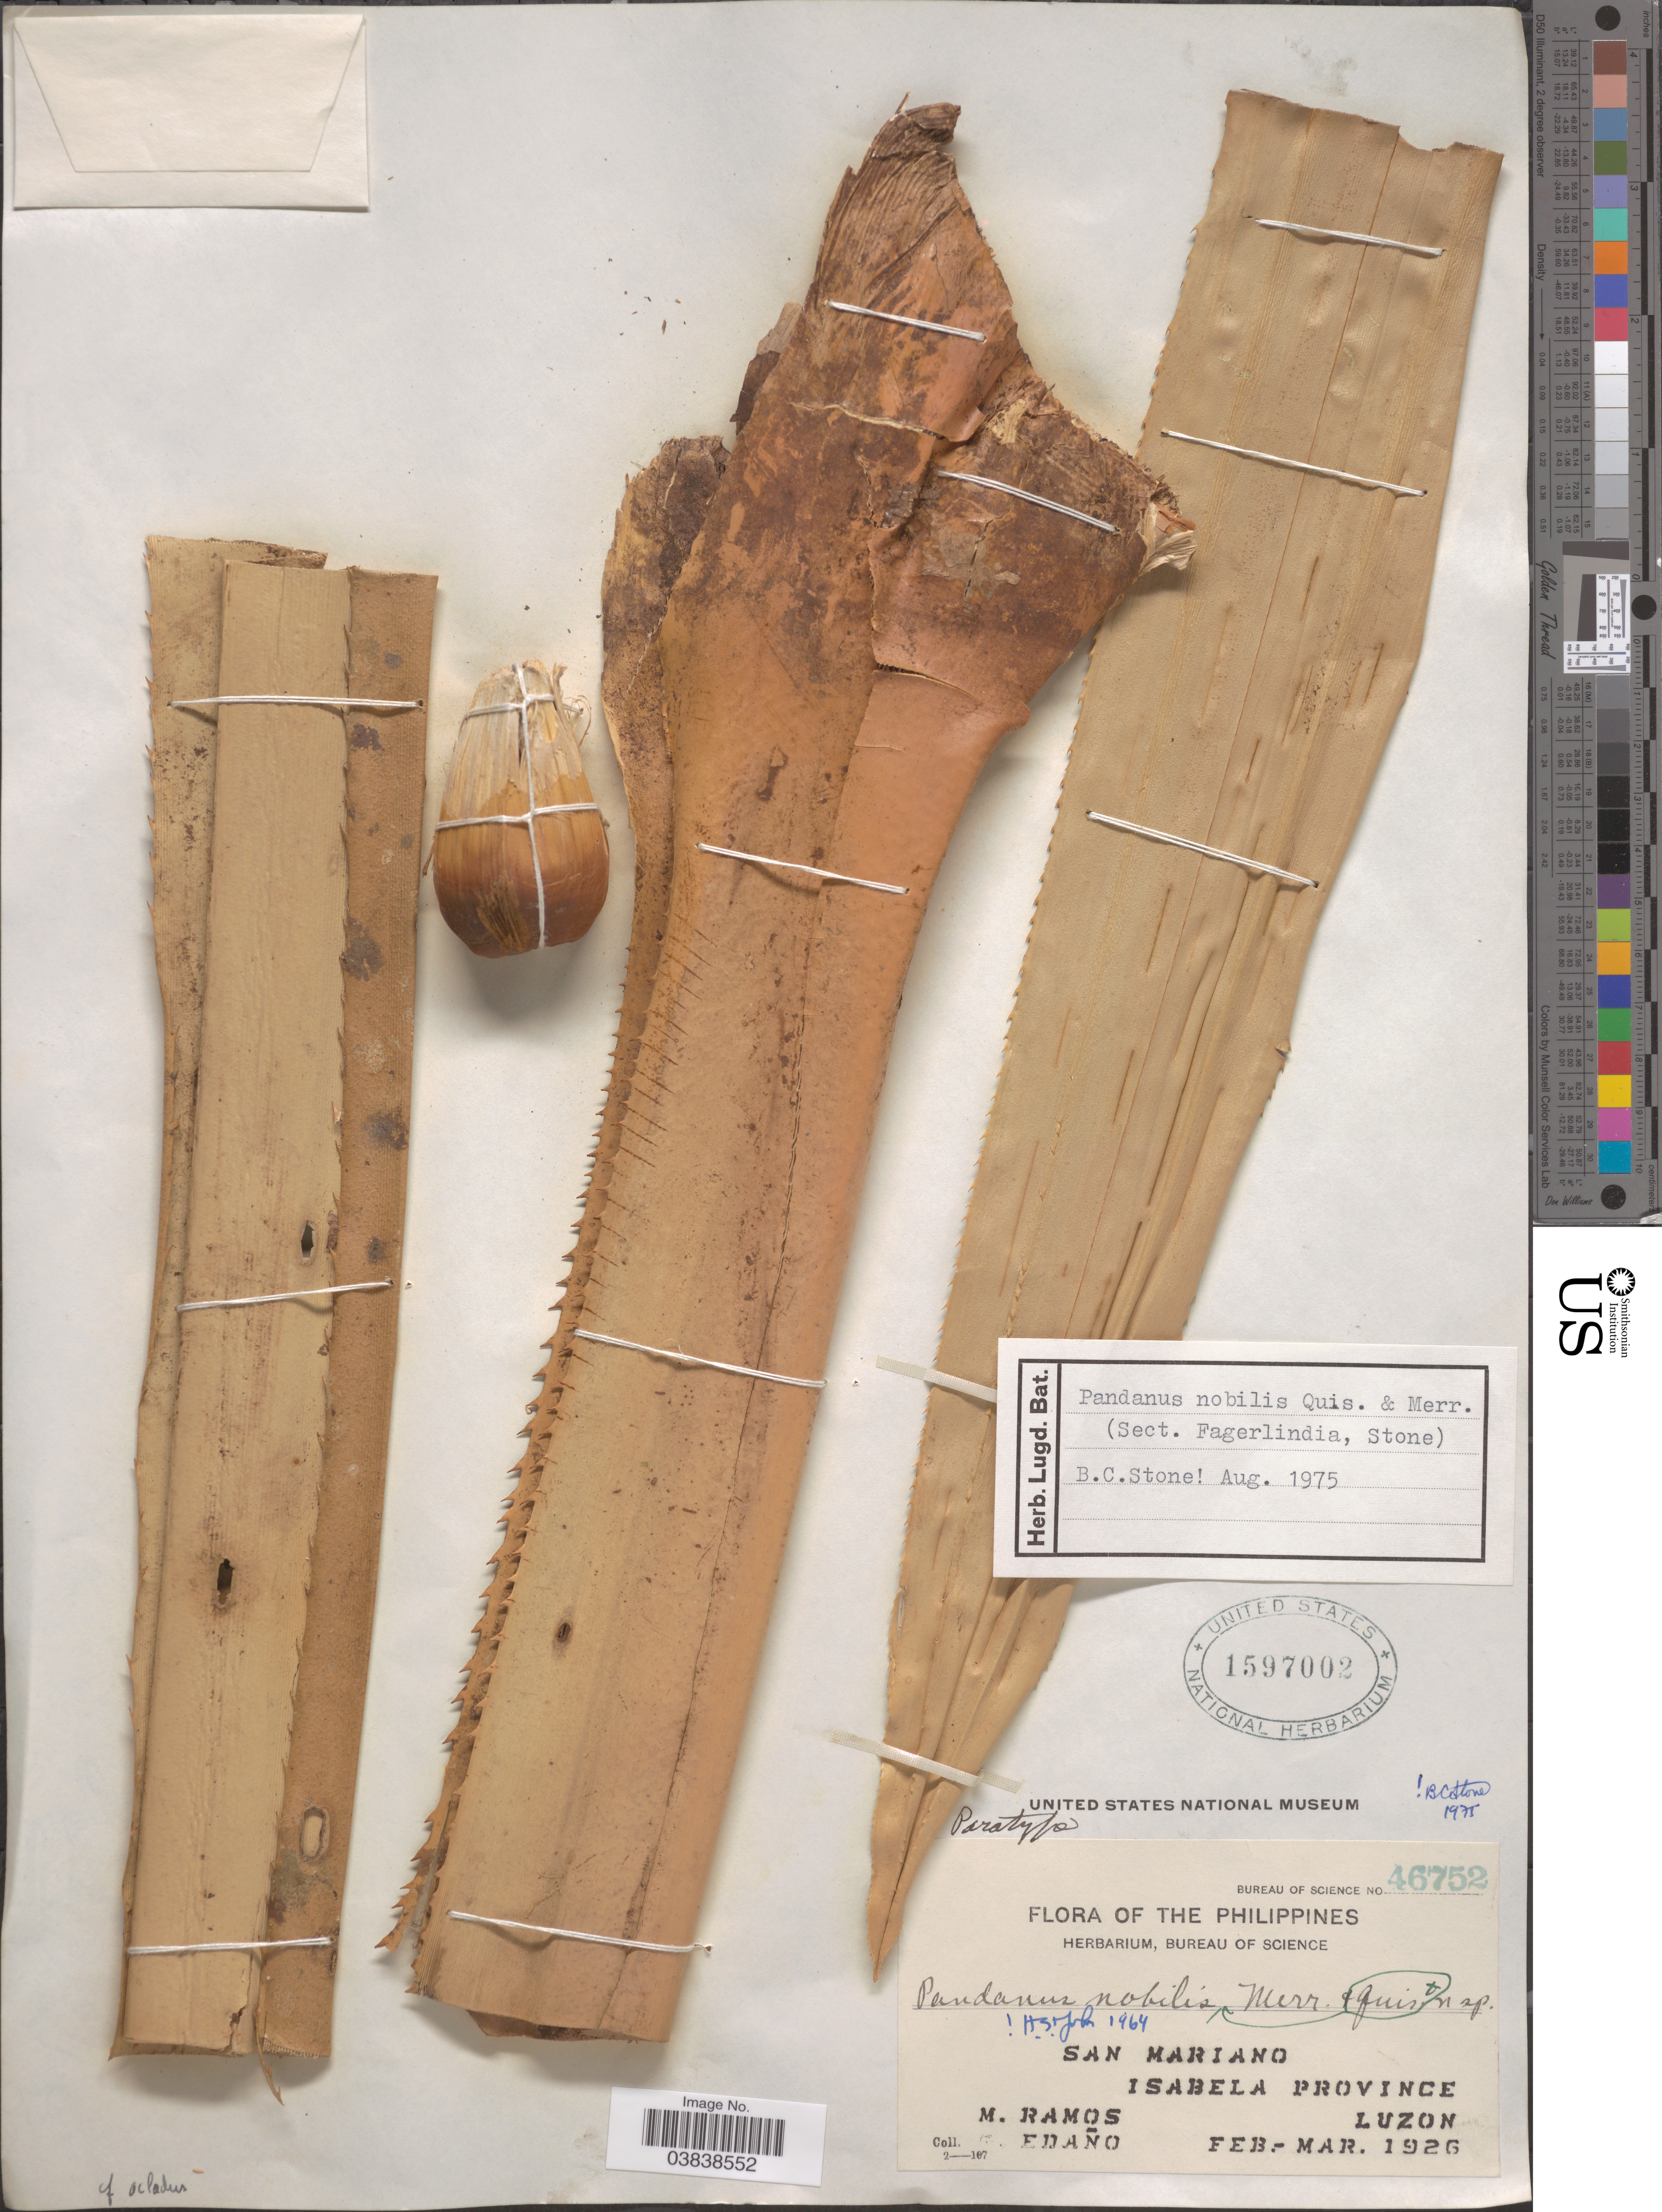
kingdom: Plantae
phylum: Tracheophyta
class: Liliopsida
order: Pandanales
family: Pandanaceae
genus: Pandanus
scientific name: Pandanus nobilis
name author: Quisumb. & Merr.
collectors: M. Ramos & J. Pasgasio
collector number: Bureau of Science 46752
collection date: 1926-02/1926-03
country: Philippines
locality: San Mariano, Isabela Province, Luzon.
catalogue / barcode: US 1597002